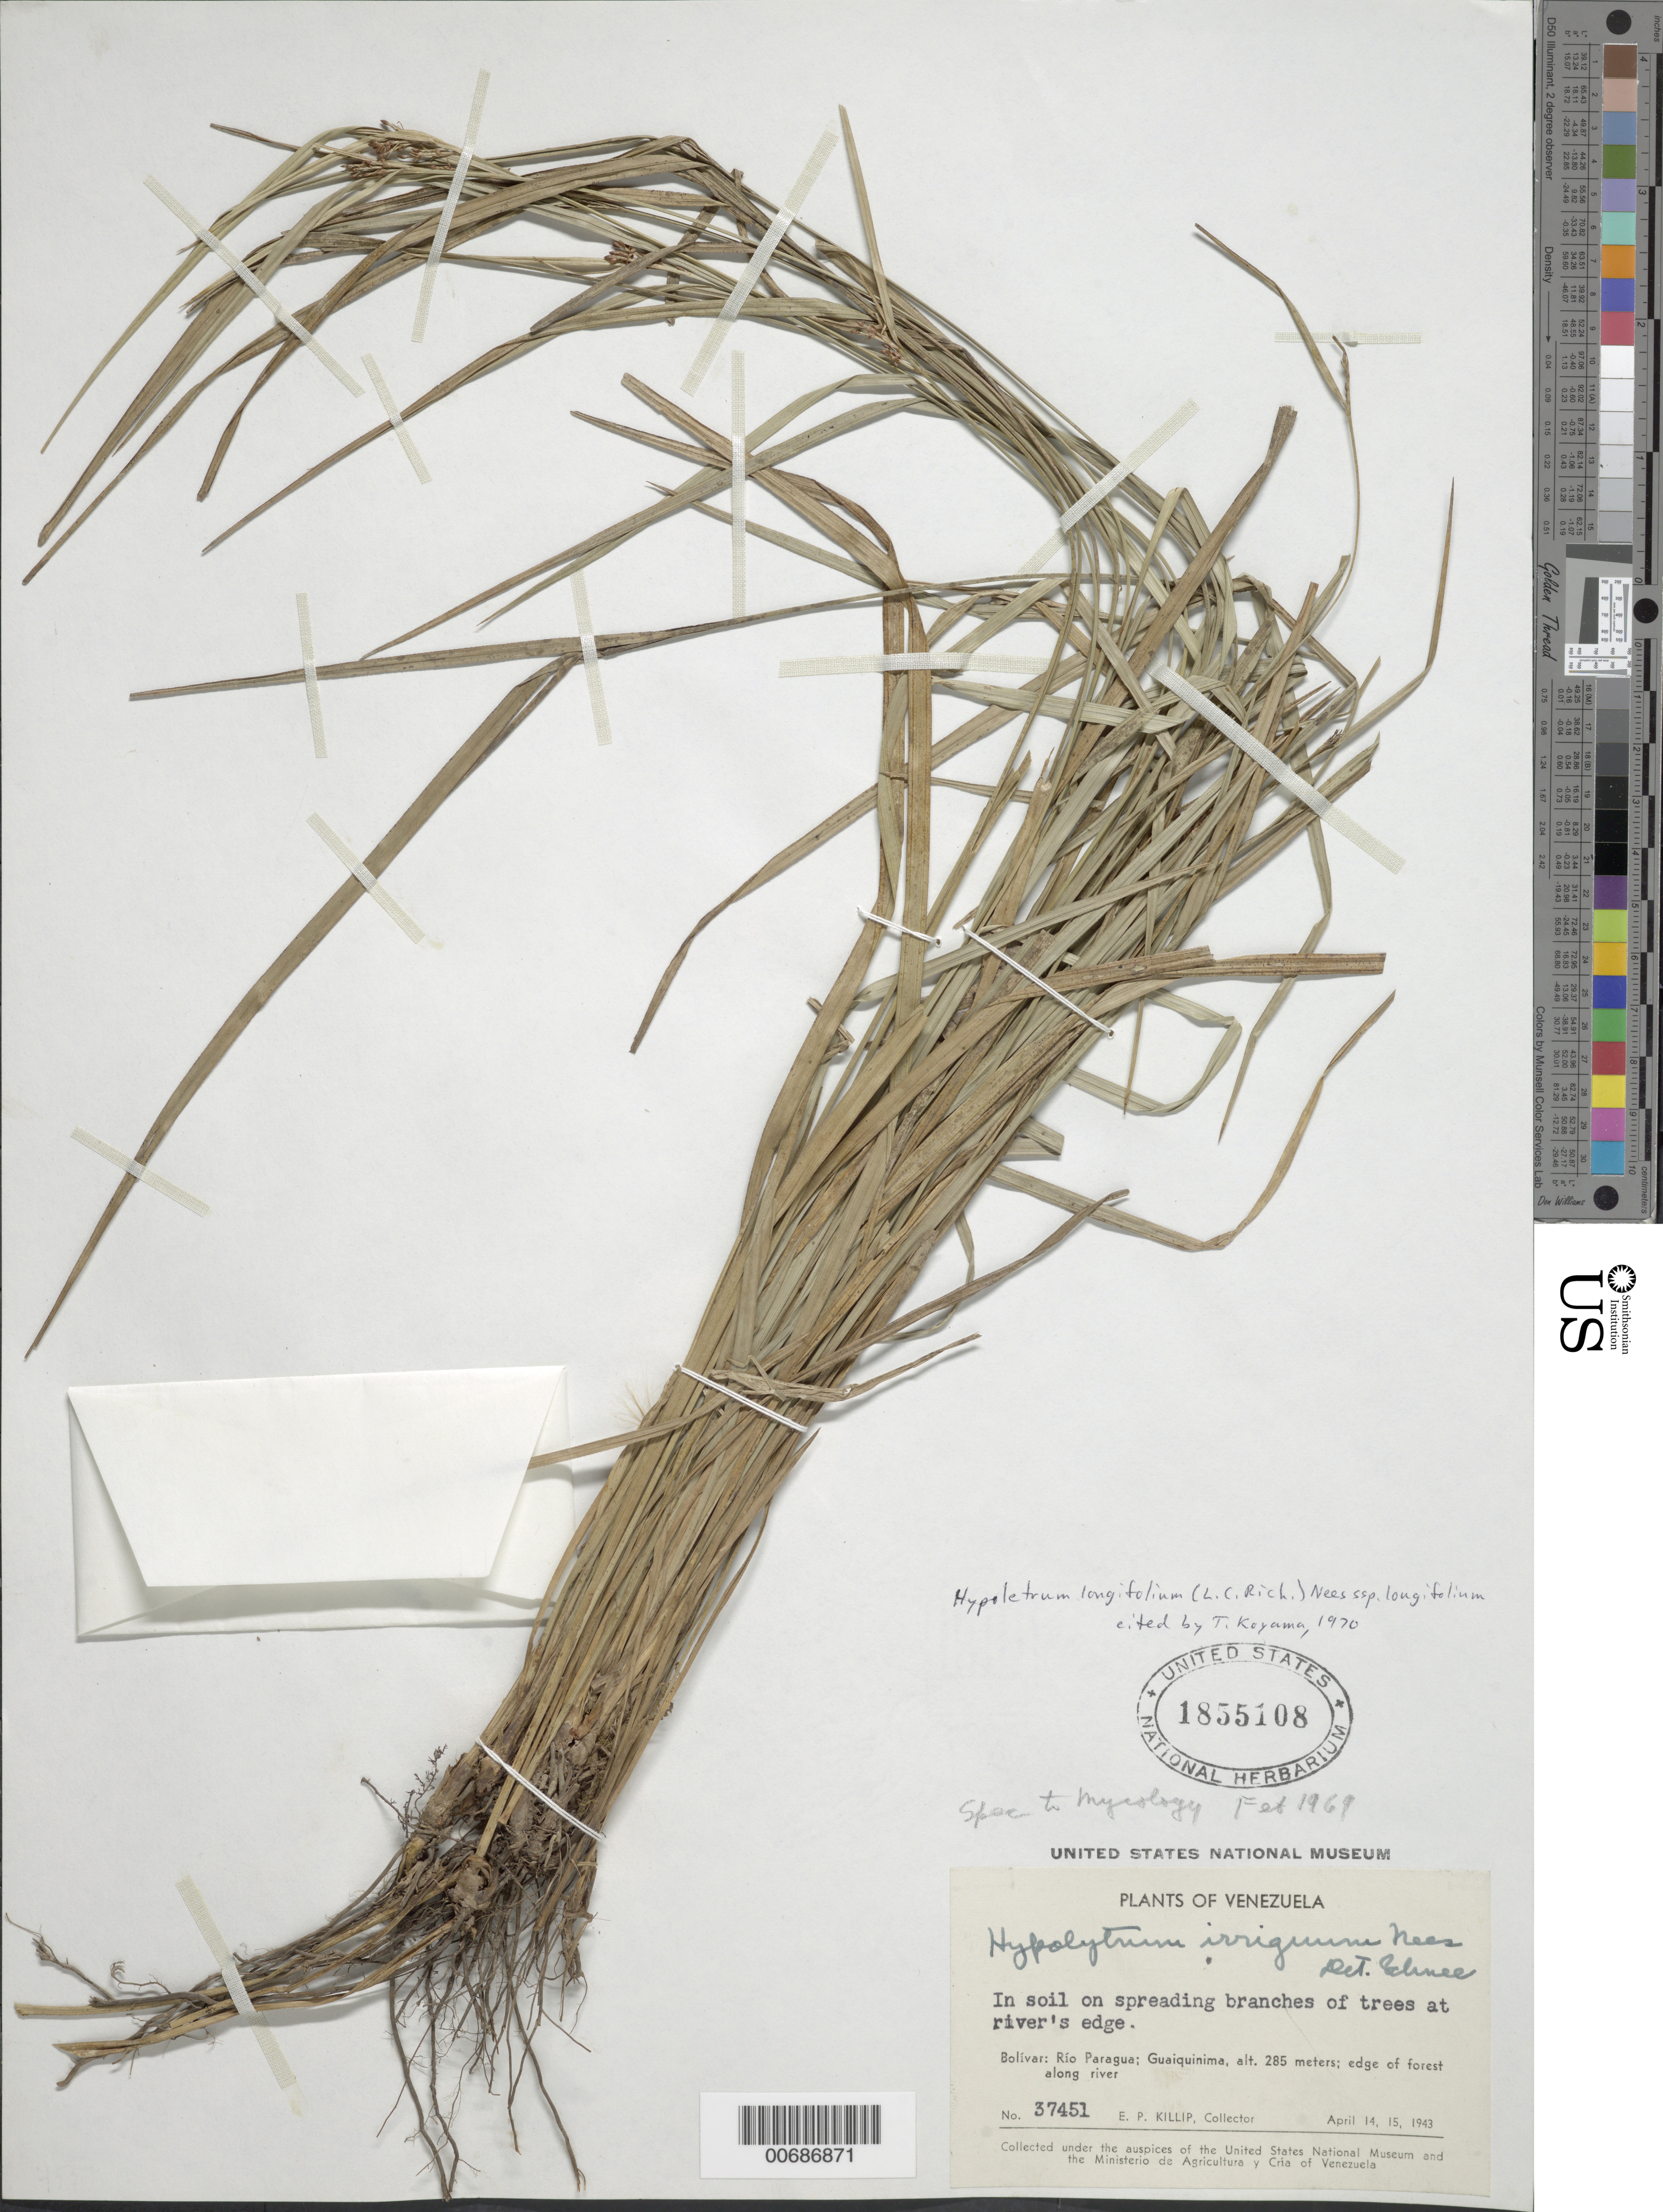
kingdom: Plantae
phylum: Tracheophyta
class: Liliopsida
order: Poales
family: Cyperaceae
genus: Hypolytrum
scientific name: Hypolytrum longifolium subsp. longifolium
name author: (Rich.) Nees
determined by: Koyama, Tetsuo M.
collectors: E. P. Killip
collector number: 37451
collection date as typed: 14-Apr-43 to 15-Apr-43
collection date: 1943-04-14/1943-04-15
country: Venezuela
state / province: Bolívar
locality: Guaiquinima, Río Paragua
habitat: In soil on spreading branches of trees at river's edge.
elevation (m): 285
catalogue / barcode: US 1855108